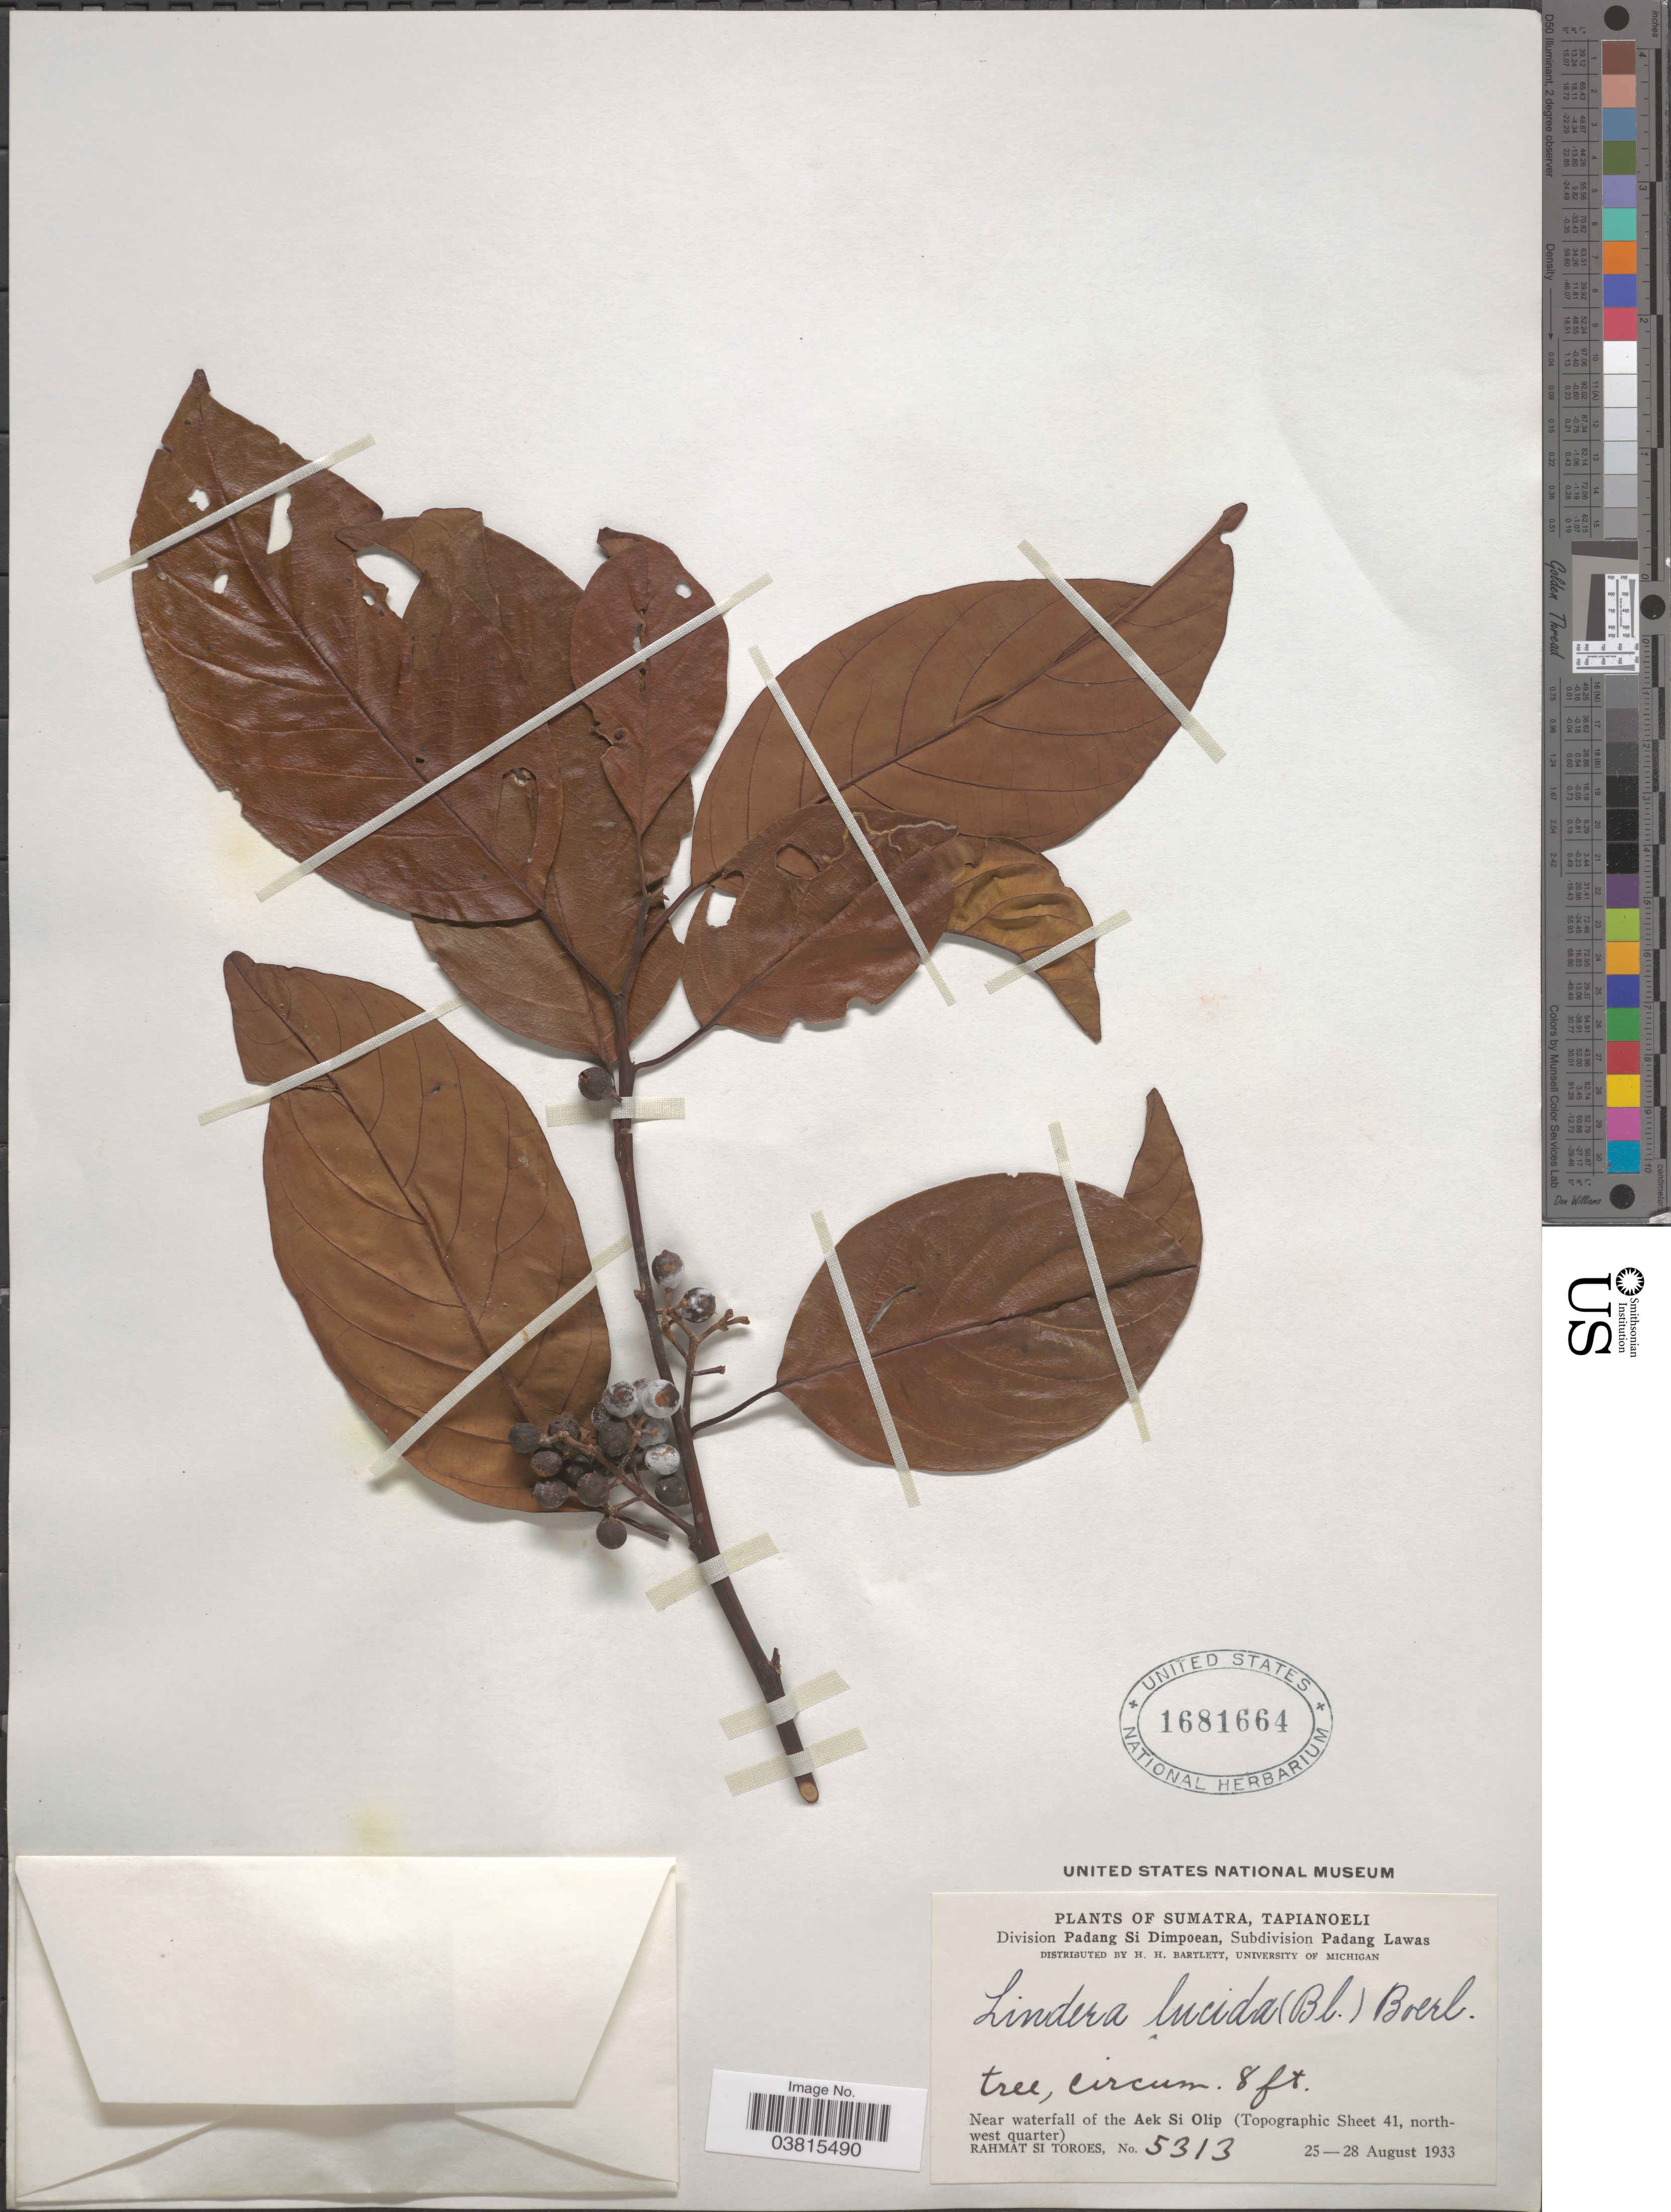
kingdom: Plantae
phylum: Tracheophyta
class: Magnoliopsida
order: Laurales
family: Lauraceae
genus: Lindera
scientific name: Lindera lucida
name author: (Blume) Boerl.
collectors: Rahmat Si Boeea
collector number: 5313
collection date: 1933-08-25/1933-08-28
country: Indonesia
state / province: Sumatra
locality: Tapianoeli. Division of Padang Si Dimpoean, Subdivision Padang Lawas. Near waterfall of the Aek Si Olip (Topographic Sheet 41, northwest quarter).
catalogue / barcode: US 1681664